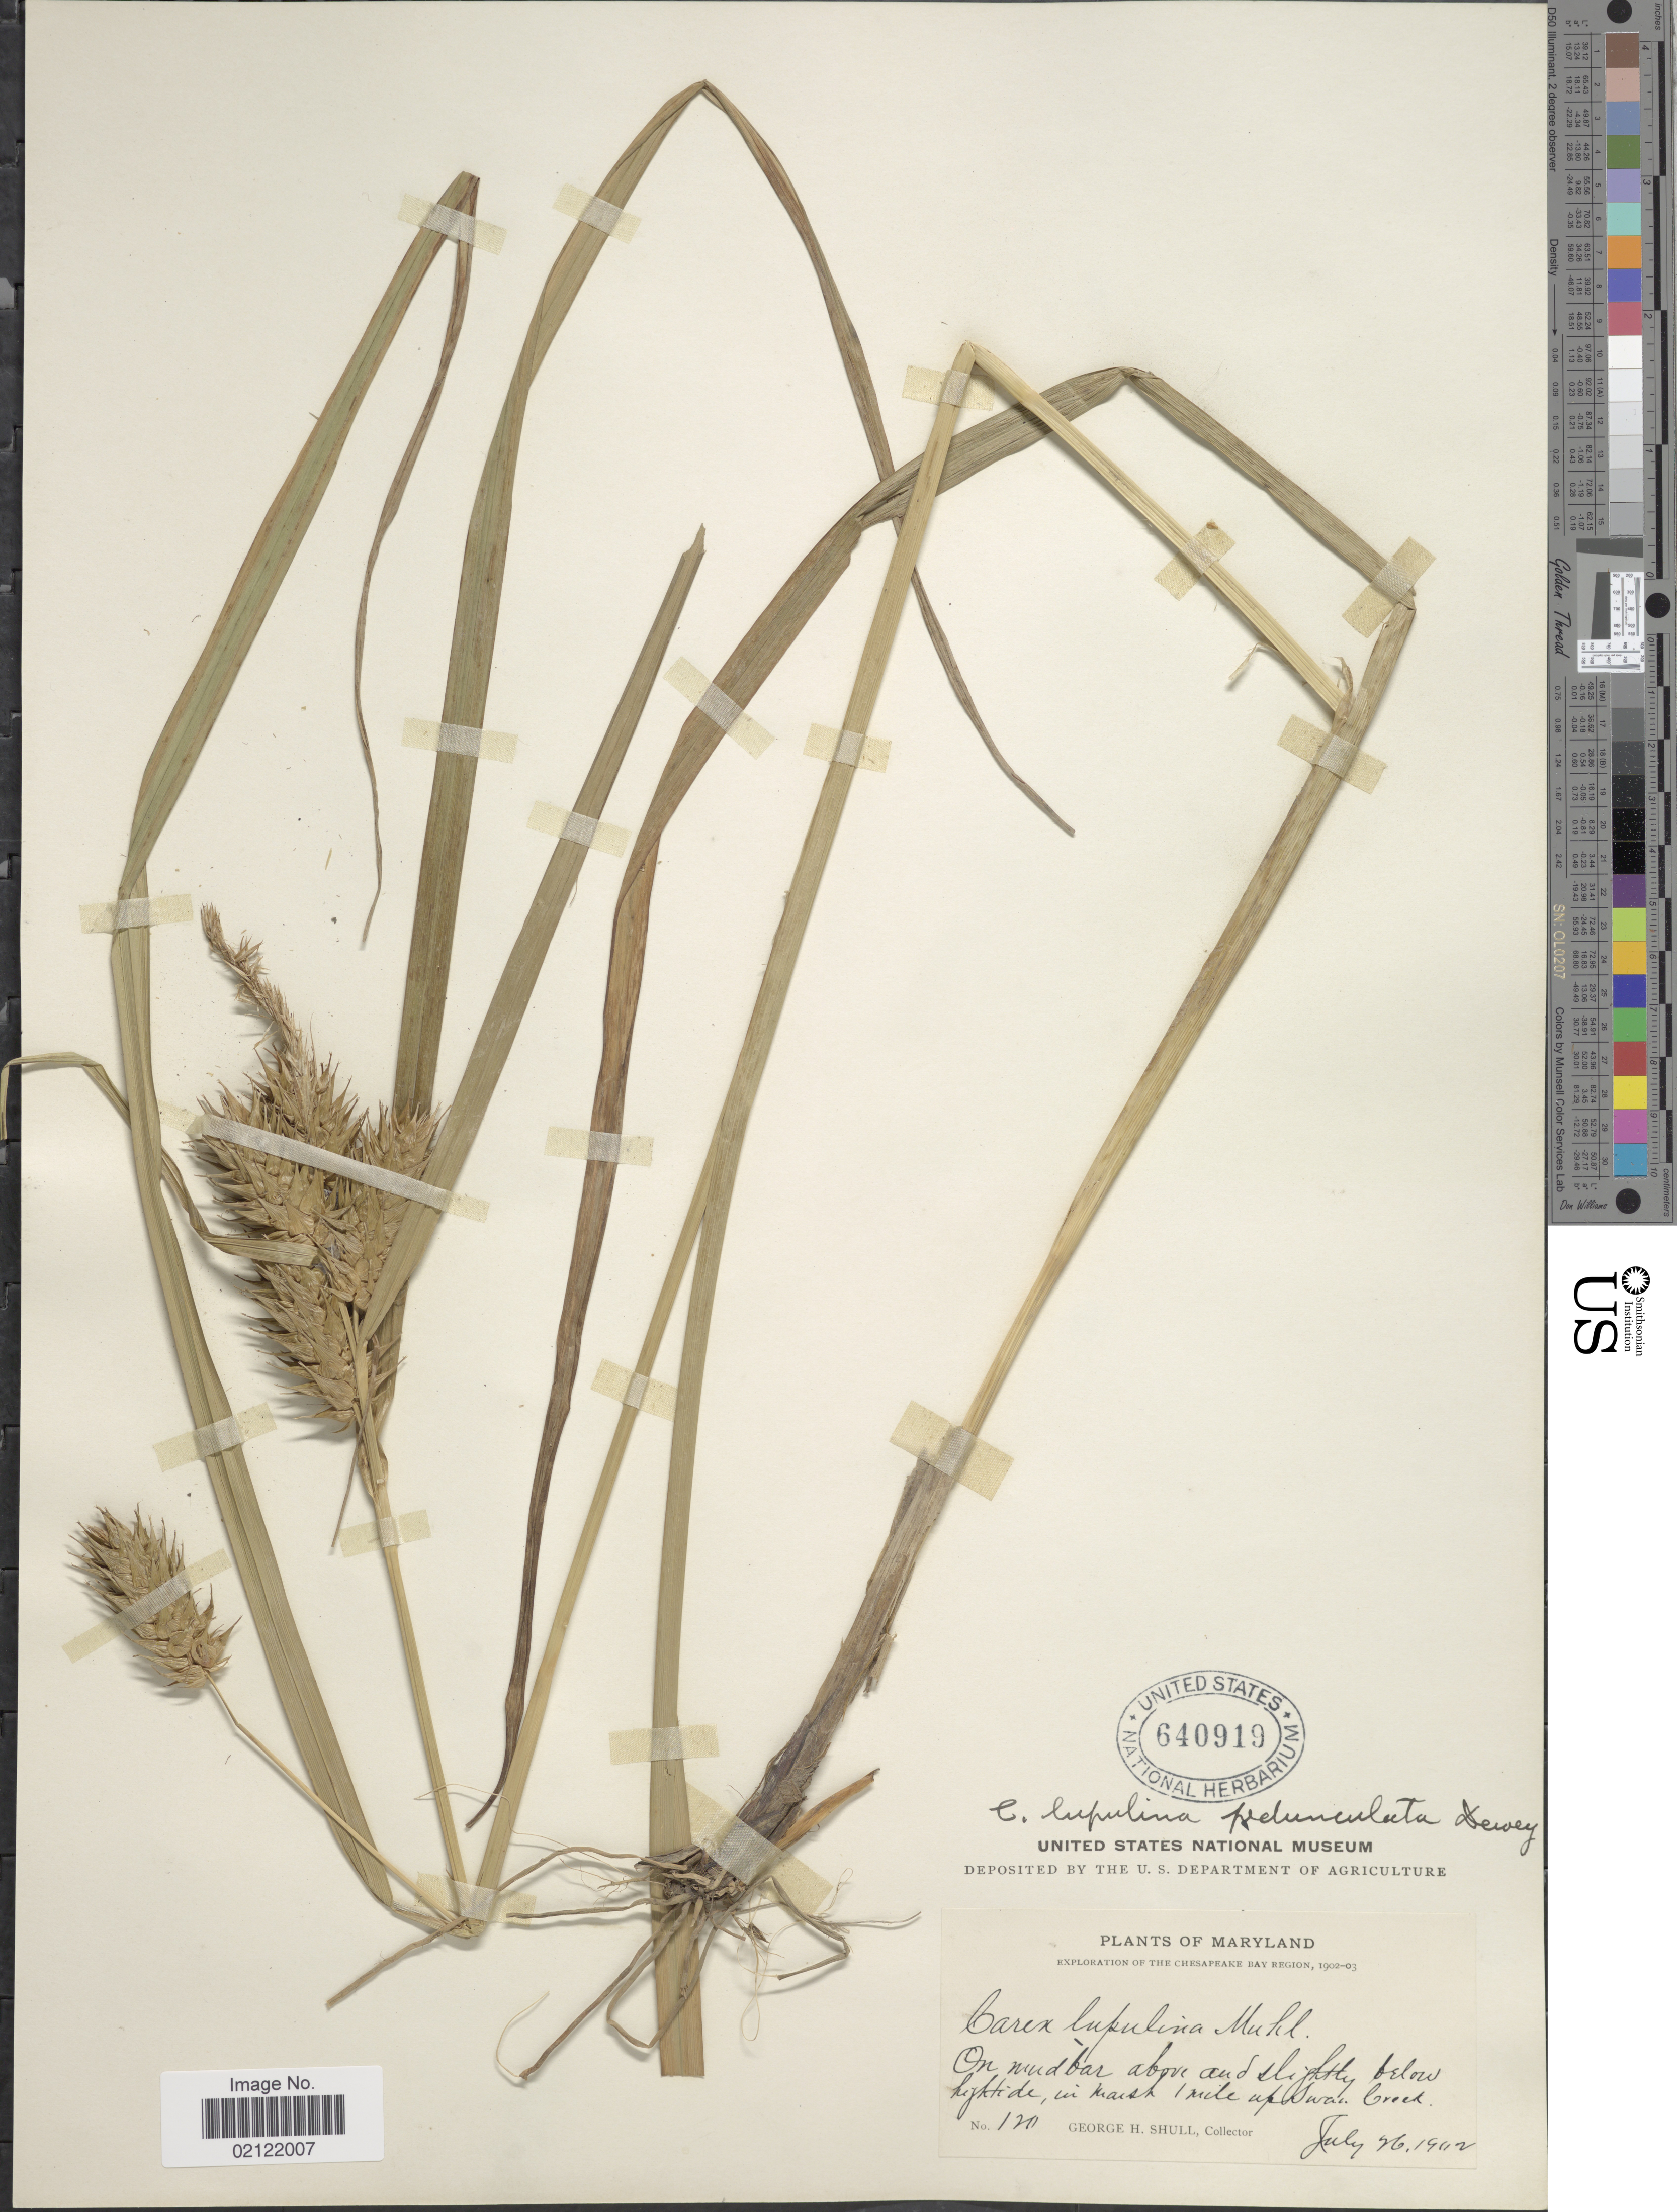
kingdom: Plantae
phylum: Tracheophyta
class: Liliopsida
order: Poales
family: Cyperaceae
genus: Carex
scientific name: Carex lupulina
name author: Muhl. ex Willd.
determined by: Strong, Mark T., (BOT), Smithsonian Institution - National Museum of Natural History (UNITED STATES)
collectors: G. H. Shull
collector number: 120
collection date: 1902-07-26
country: United States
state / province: Maryland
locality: On mud bar above and slightly below hightide, in marsh 1 mile up Swan Creek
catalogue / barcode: US 640919